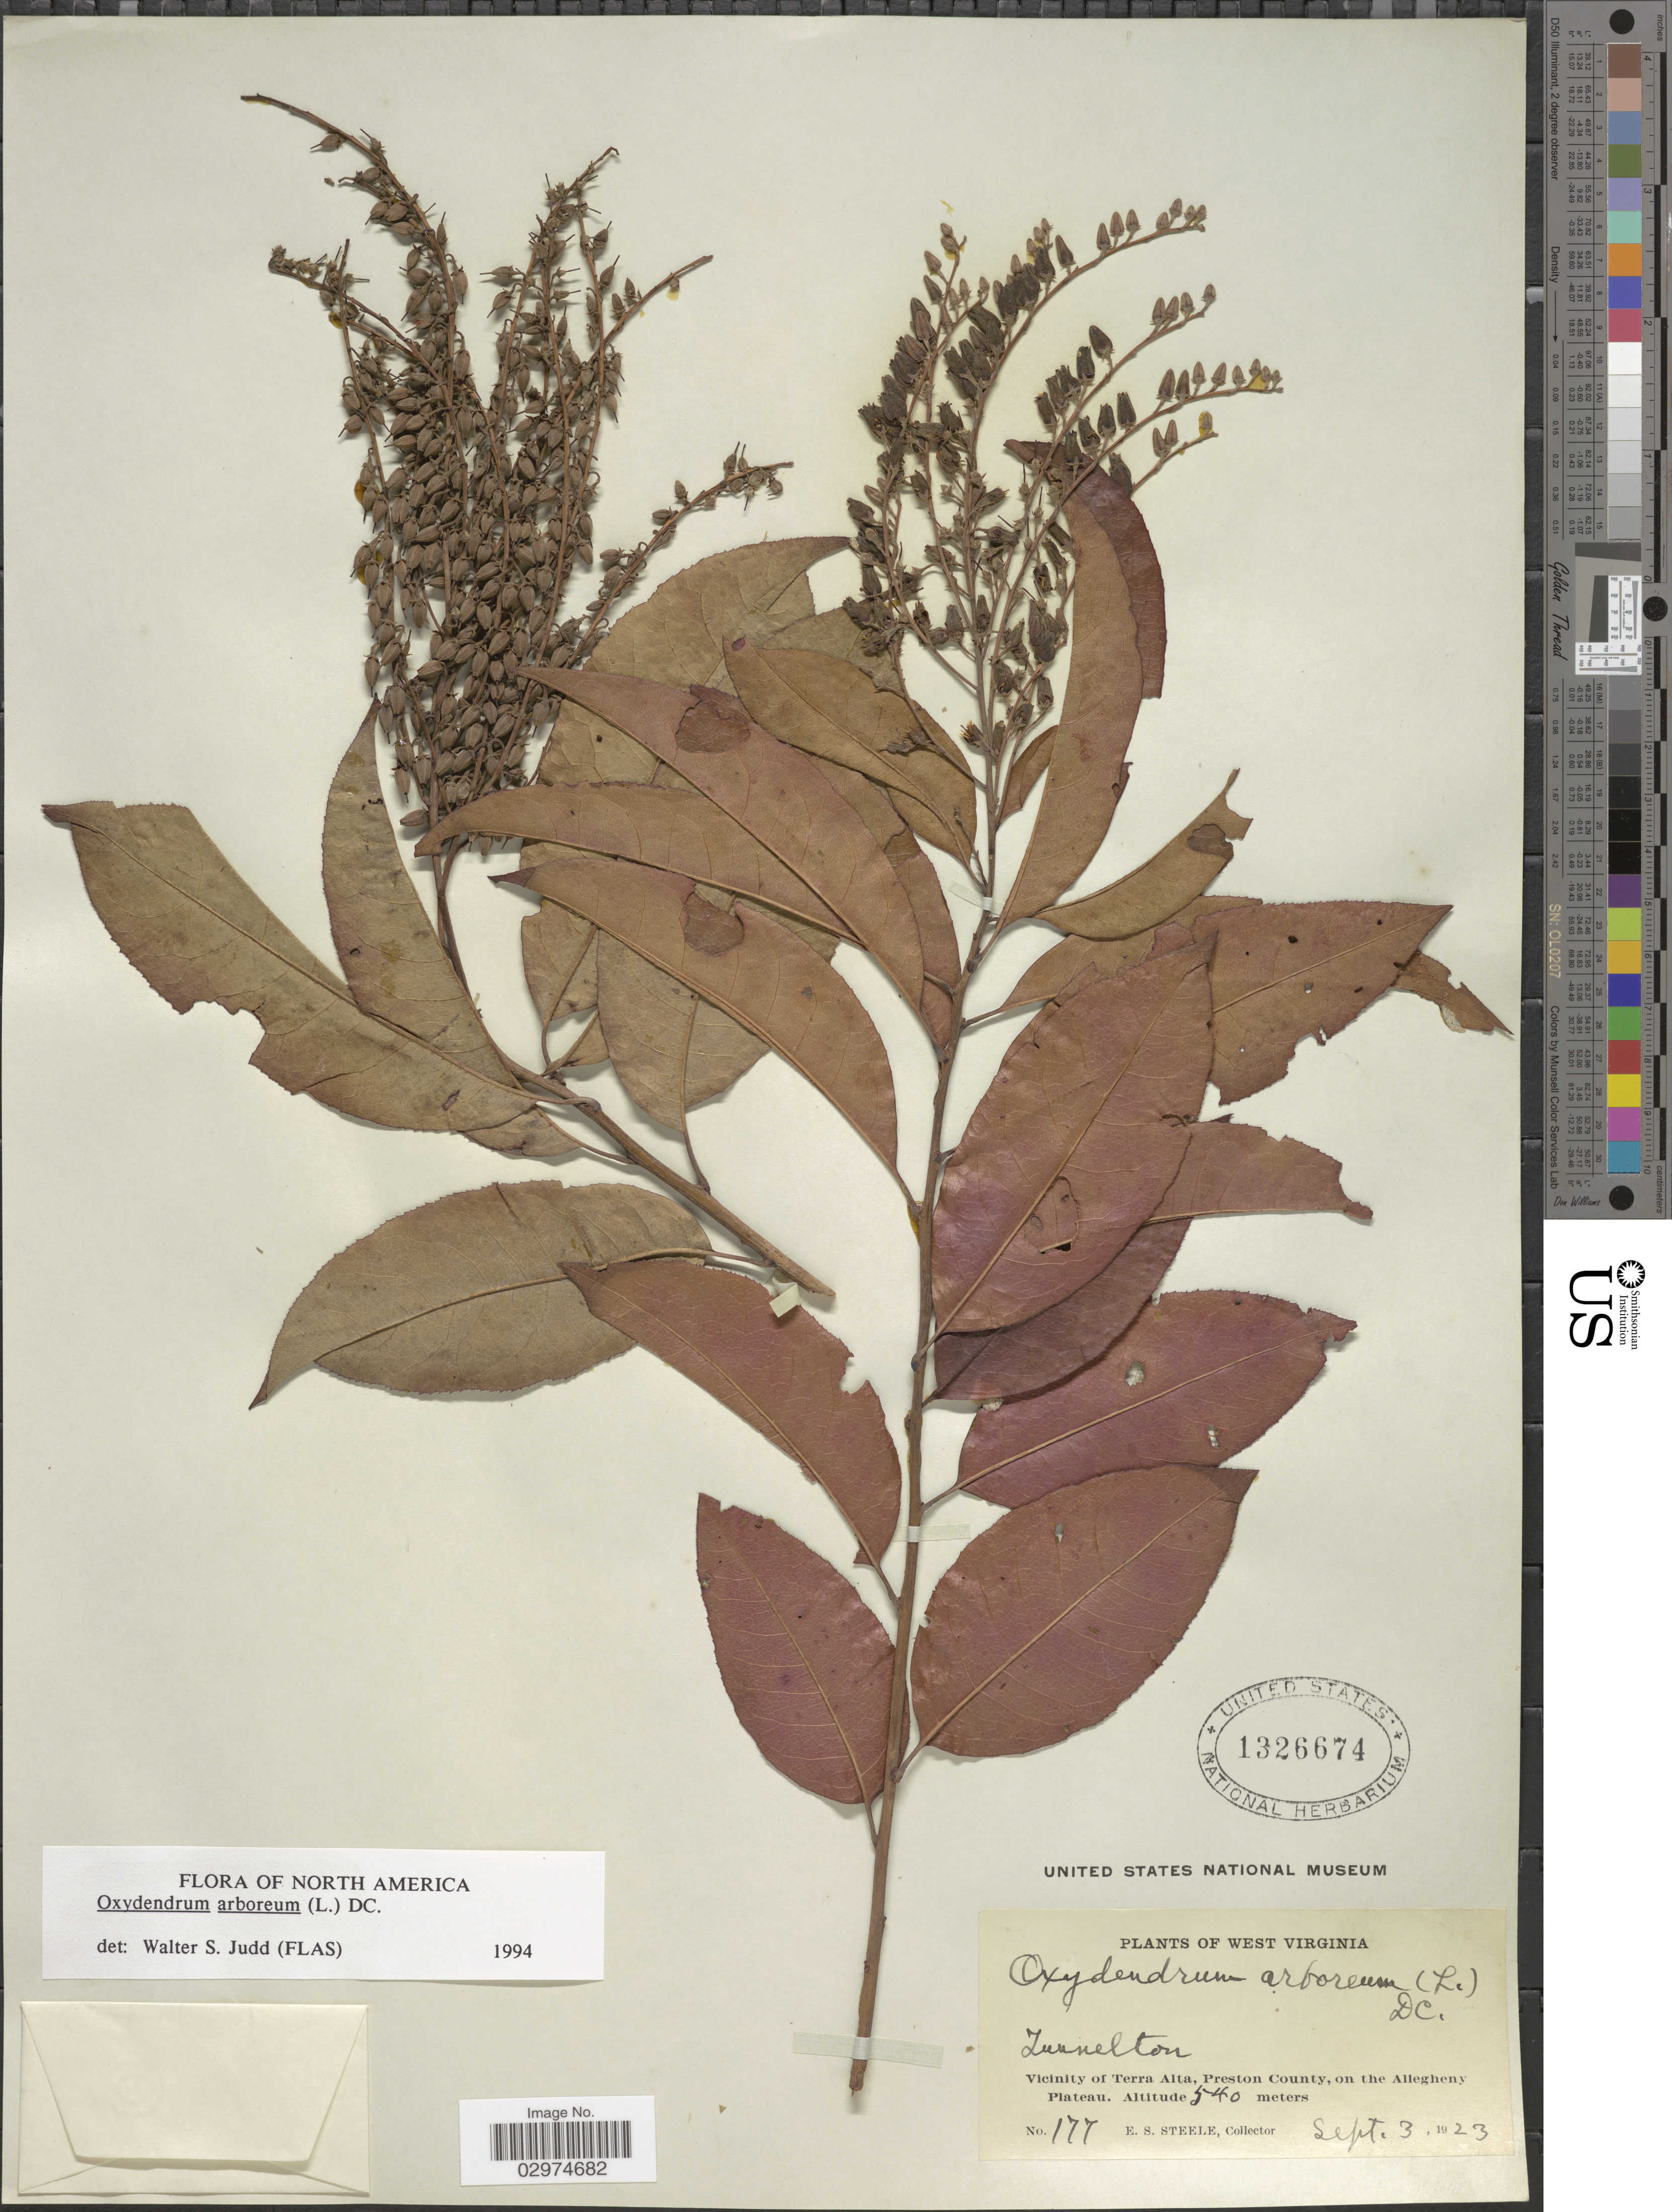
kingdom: Plantae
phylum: Tracheophyta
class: Magnoliopsida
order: Ericales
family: Ericaceae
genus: Oxydendrum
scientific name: Oxydendrum arboreum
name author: (L.) DC.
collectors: E. Steele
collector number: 177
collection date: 1923-09-03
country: United States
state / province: West Virginia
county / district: Preston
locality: Tunnelton, Vicinity of Terra Alta, Preston County, on the Allegheny Plateau.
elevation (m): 540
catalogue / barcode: US 1326674